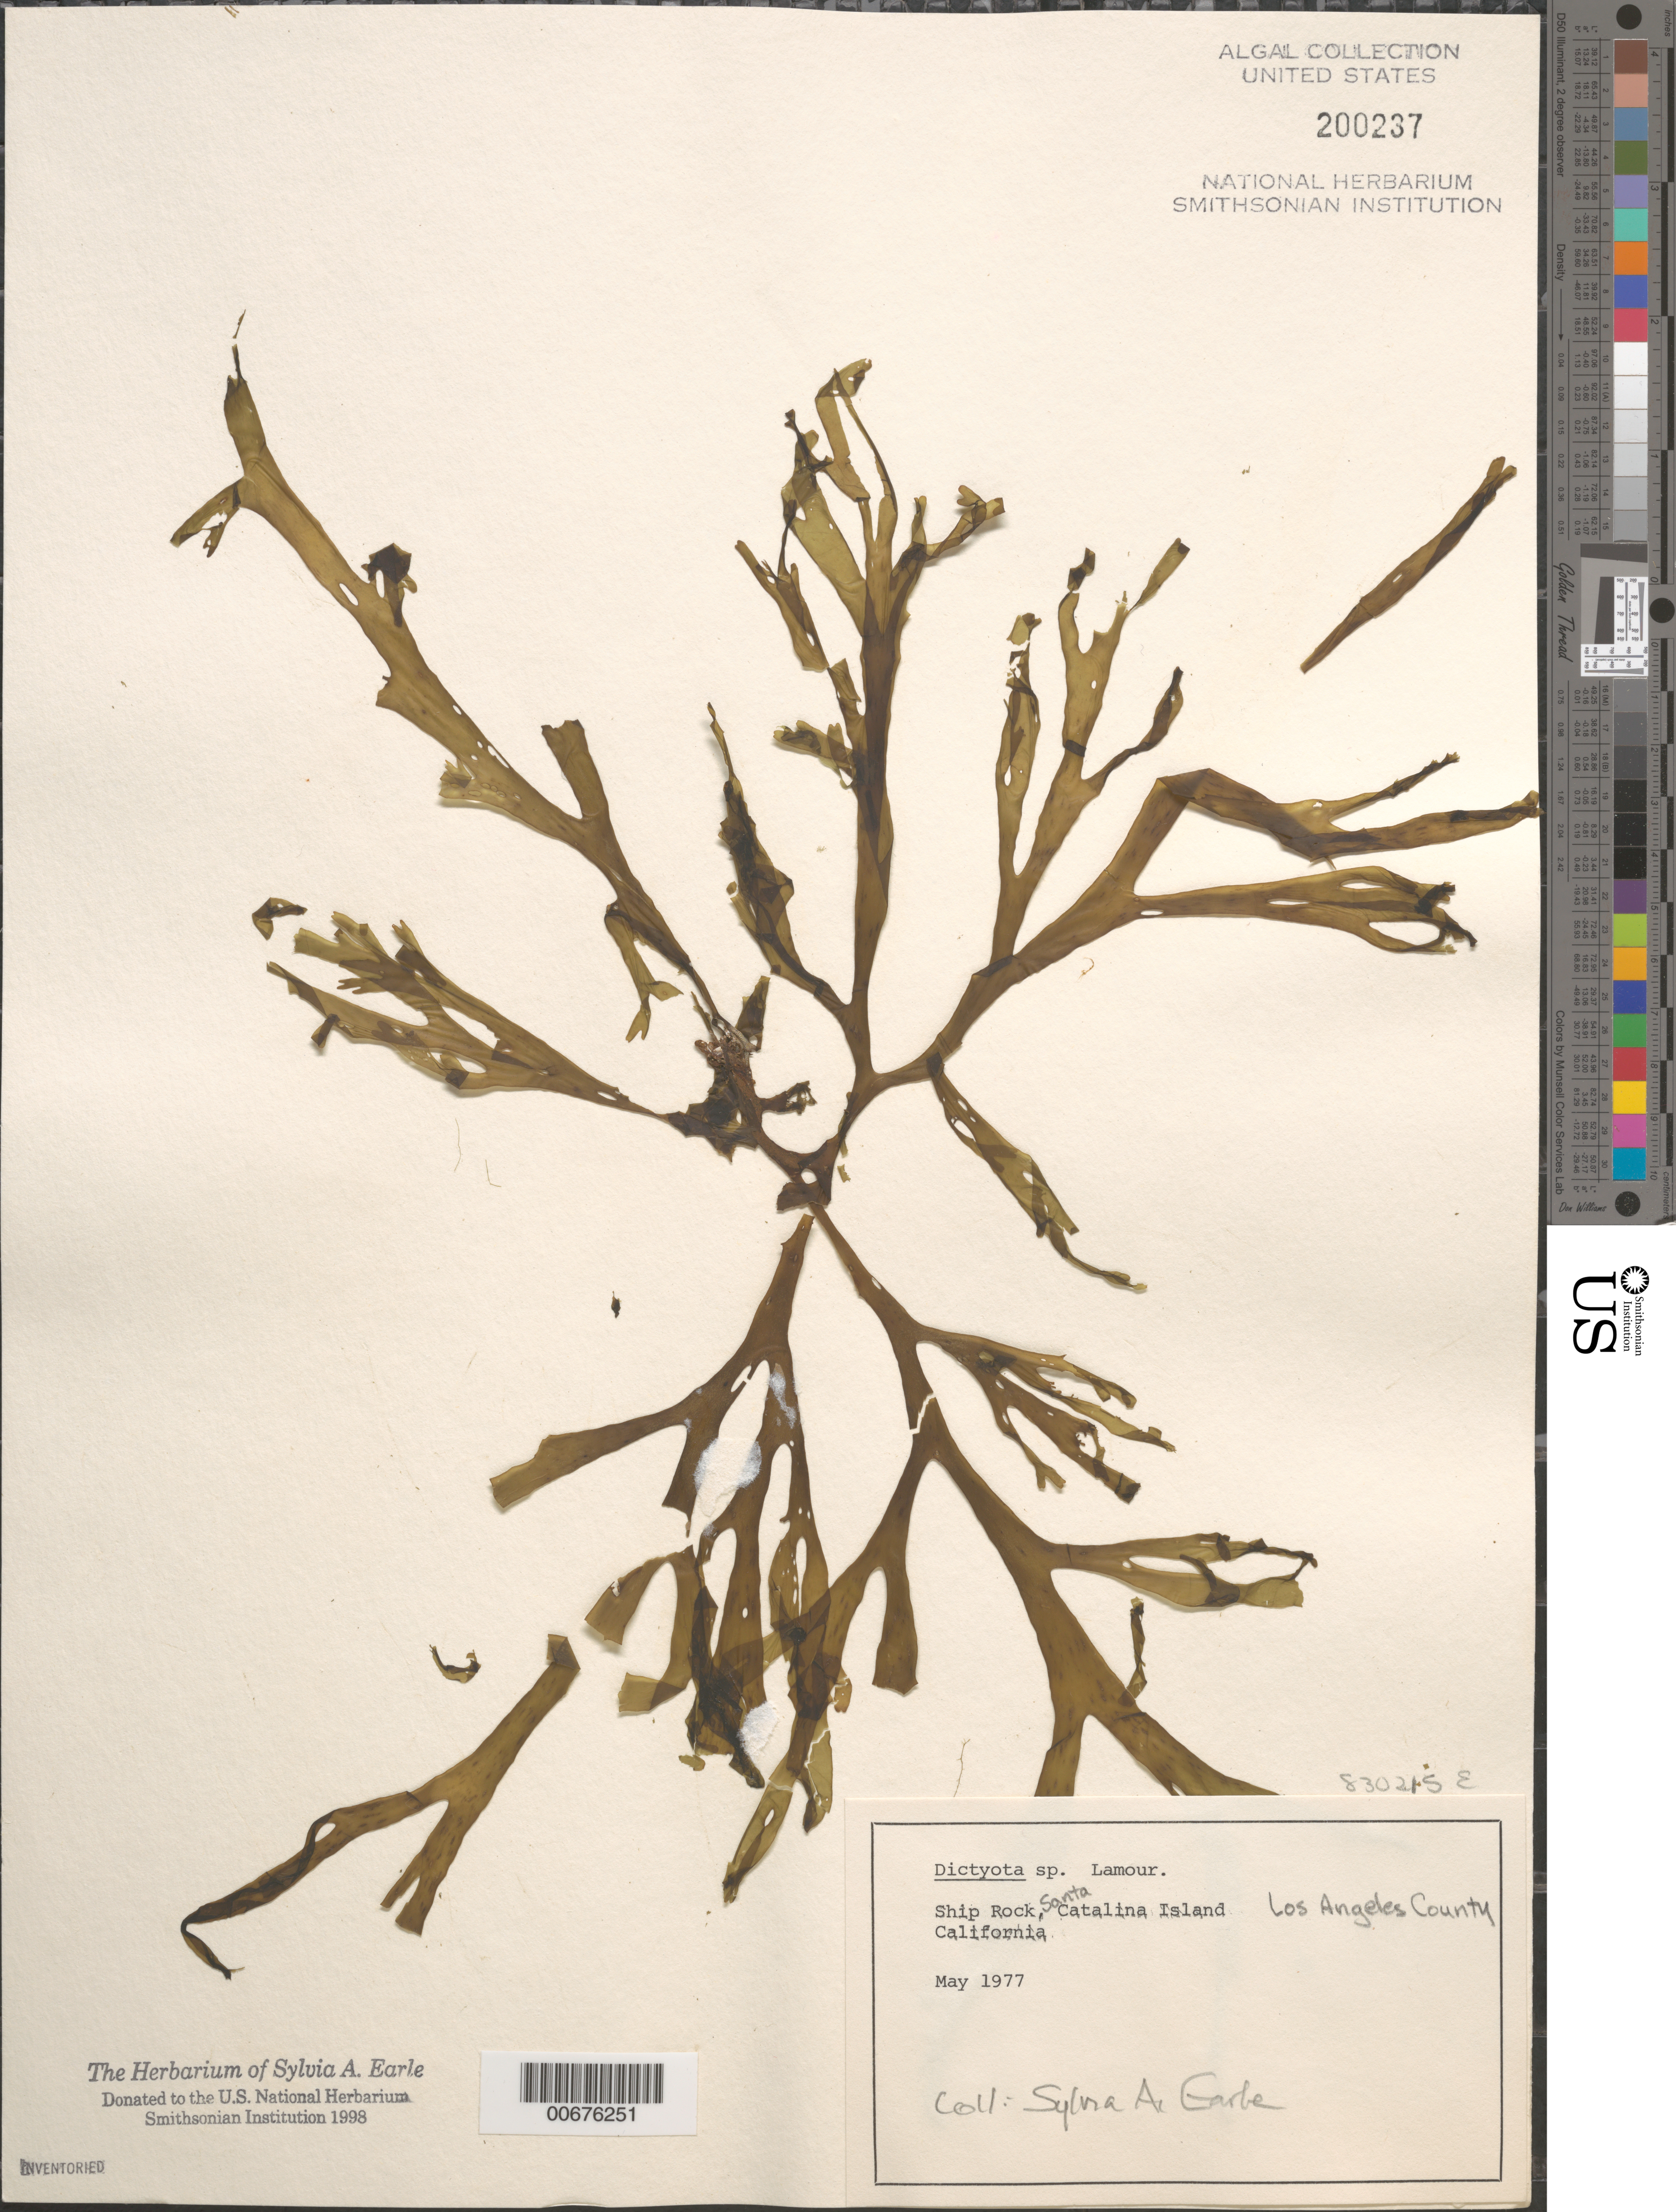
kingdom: Chromista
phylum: Ochrophyta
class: Phaeophyceae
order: Dictyotales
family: Dictyotaceae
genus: Dictyota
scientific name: Dictyota sp.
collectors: S. A. Earle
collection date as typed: May 1977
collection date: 1977-05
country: United States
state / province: California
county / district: Los Angeles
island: Santa Catalina Island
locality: Ship Rock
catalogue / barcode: US 200237